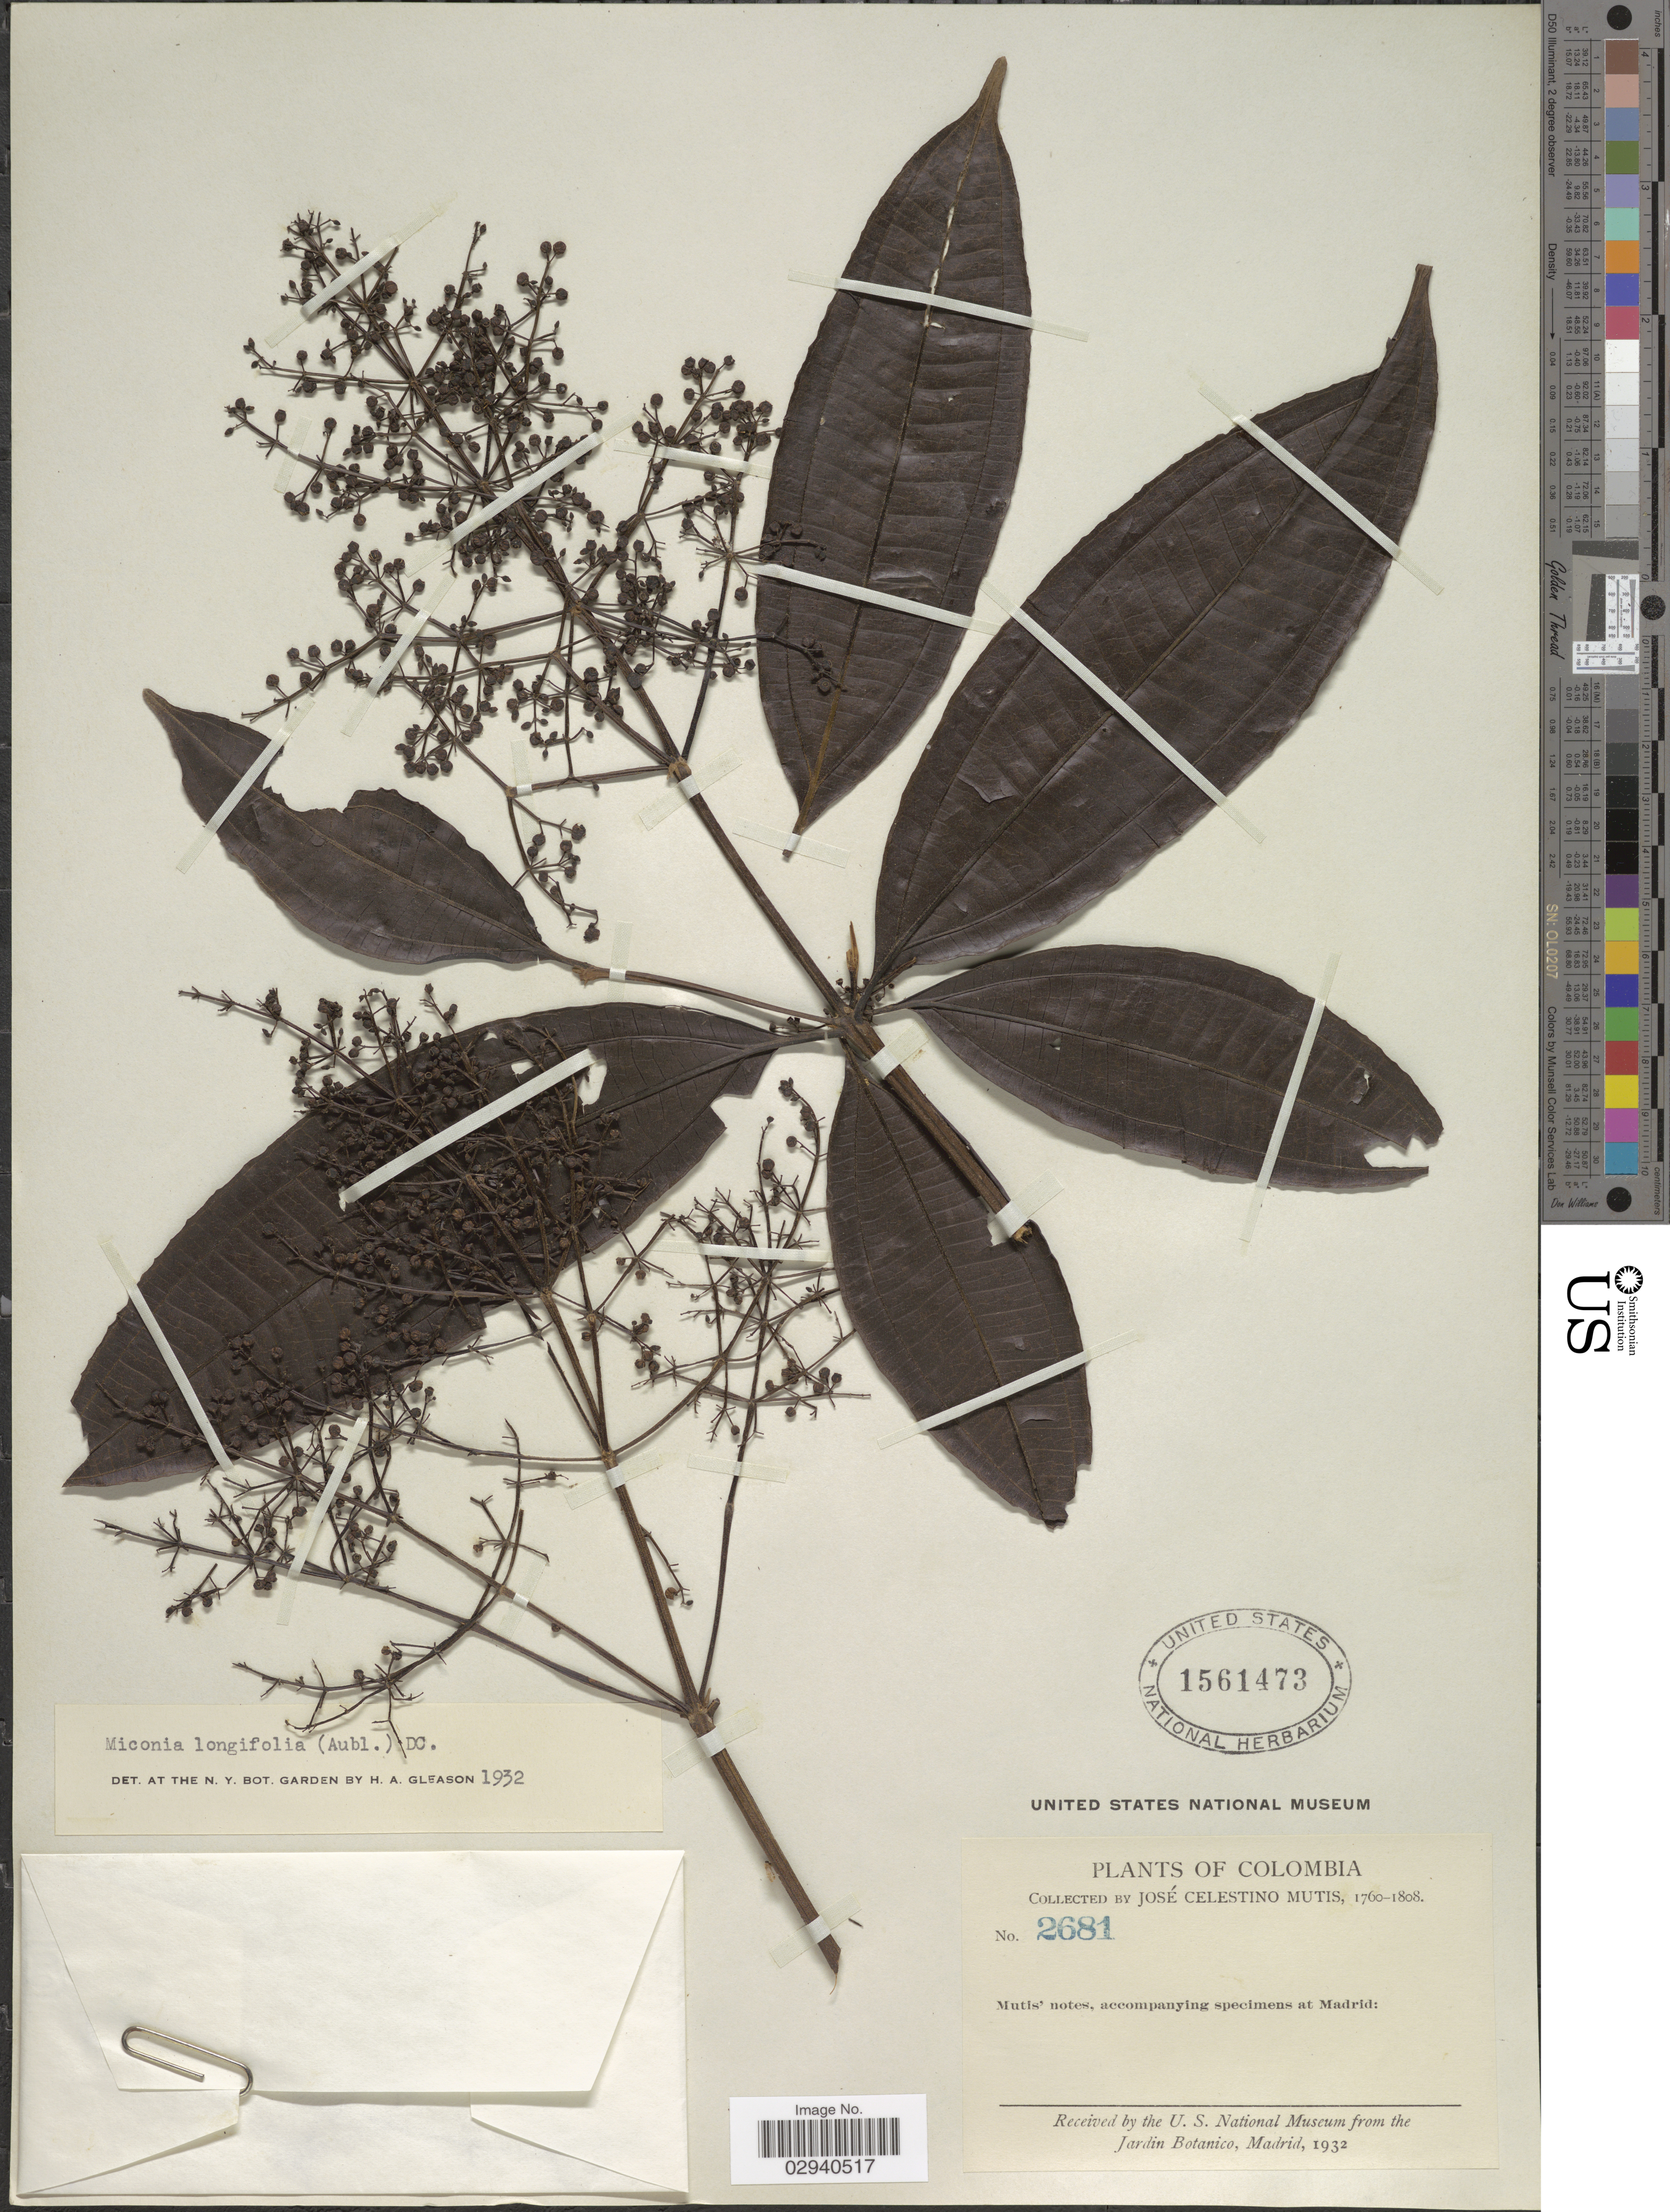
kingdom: Plantae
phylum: Tracheophyta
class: Magnoliopsida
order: Myrtales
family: Melastomataceae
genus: Miconia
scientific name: Miconia longifolia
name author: (Aubl.) DC.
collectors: J. C. B. Mutis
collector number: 2681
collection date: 1760/1808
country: Colombia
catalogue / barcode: US 1561473